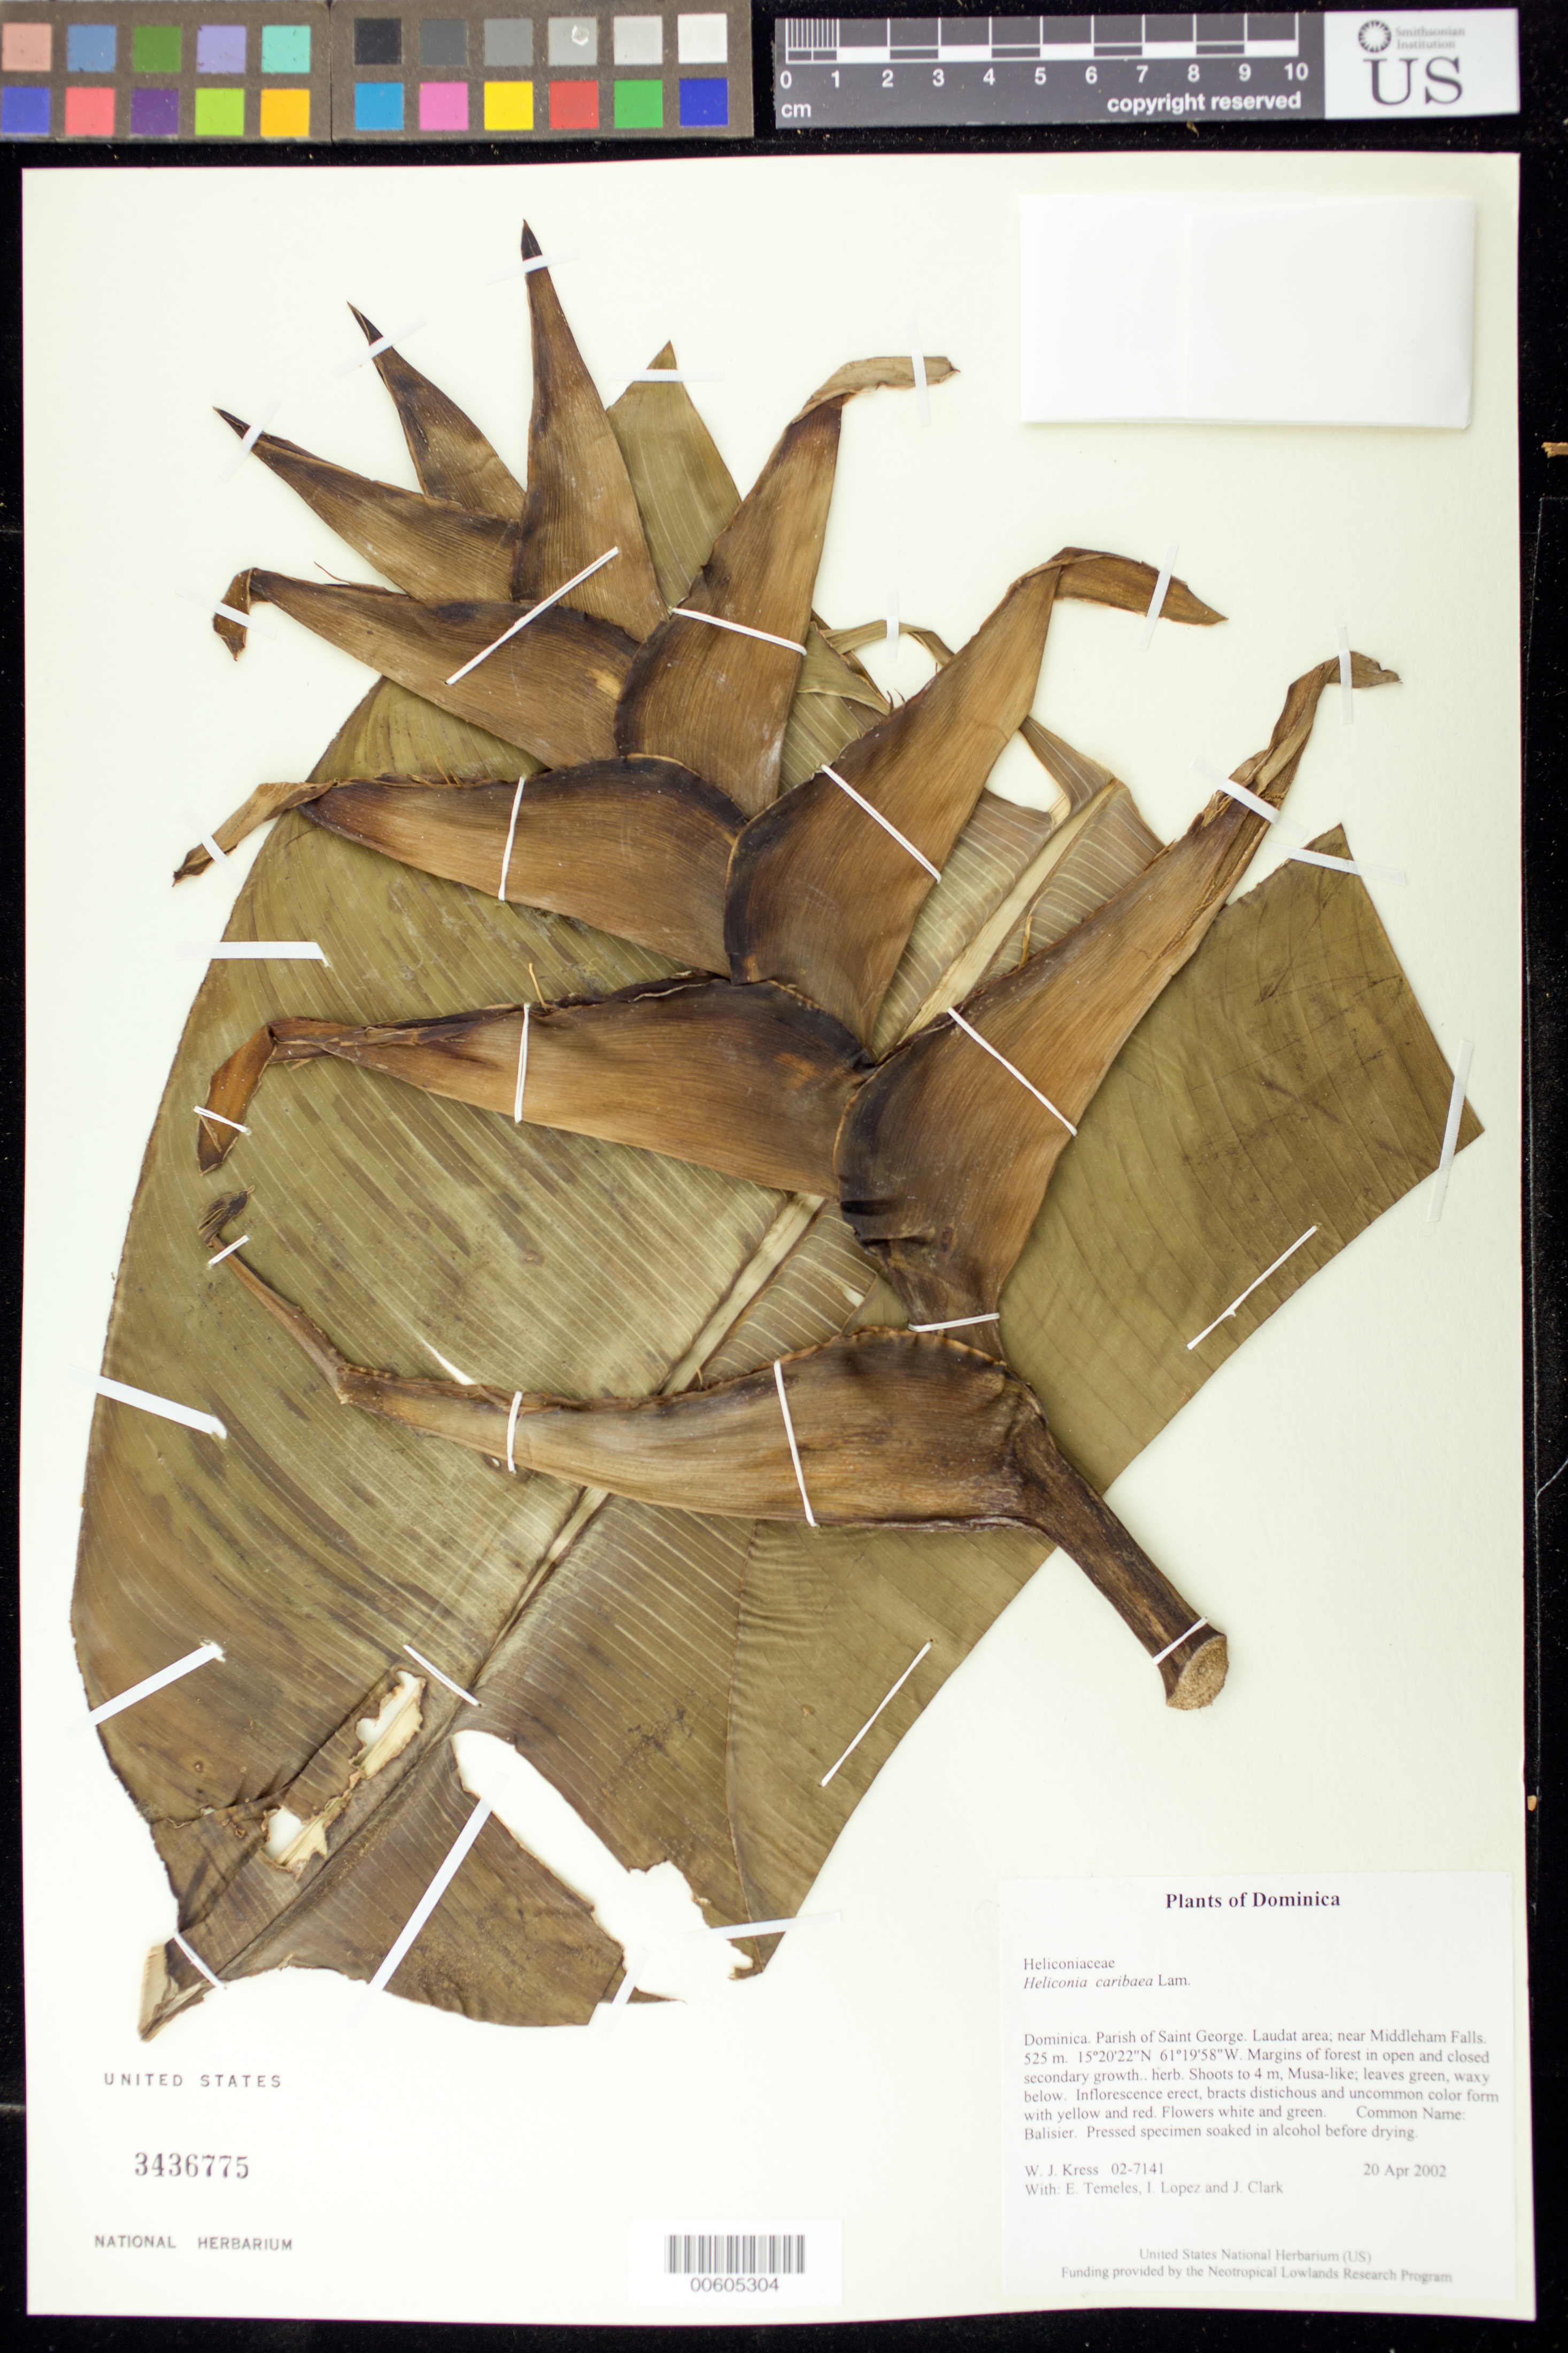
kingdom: Plantae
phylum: Tracheophyta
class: Liliopsida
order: Zingiberales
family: Heliconiaceae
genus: Heliconia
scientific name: Heliconia caribaea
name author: Lam.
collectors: W. J. Kress, E. Temeles, J. L. Clark & I. C. Lopez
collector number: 02-7141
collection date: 2002-04-20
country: Dominica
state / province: St. George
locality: Laudat area; near Middleham Falls.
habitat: Margins of forest in open and closed secondary growth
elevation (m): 525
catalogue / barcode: US 3436775